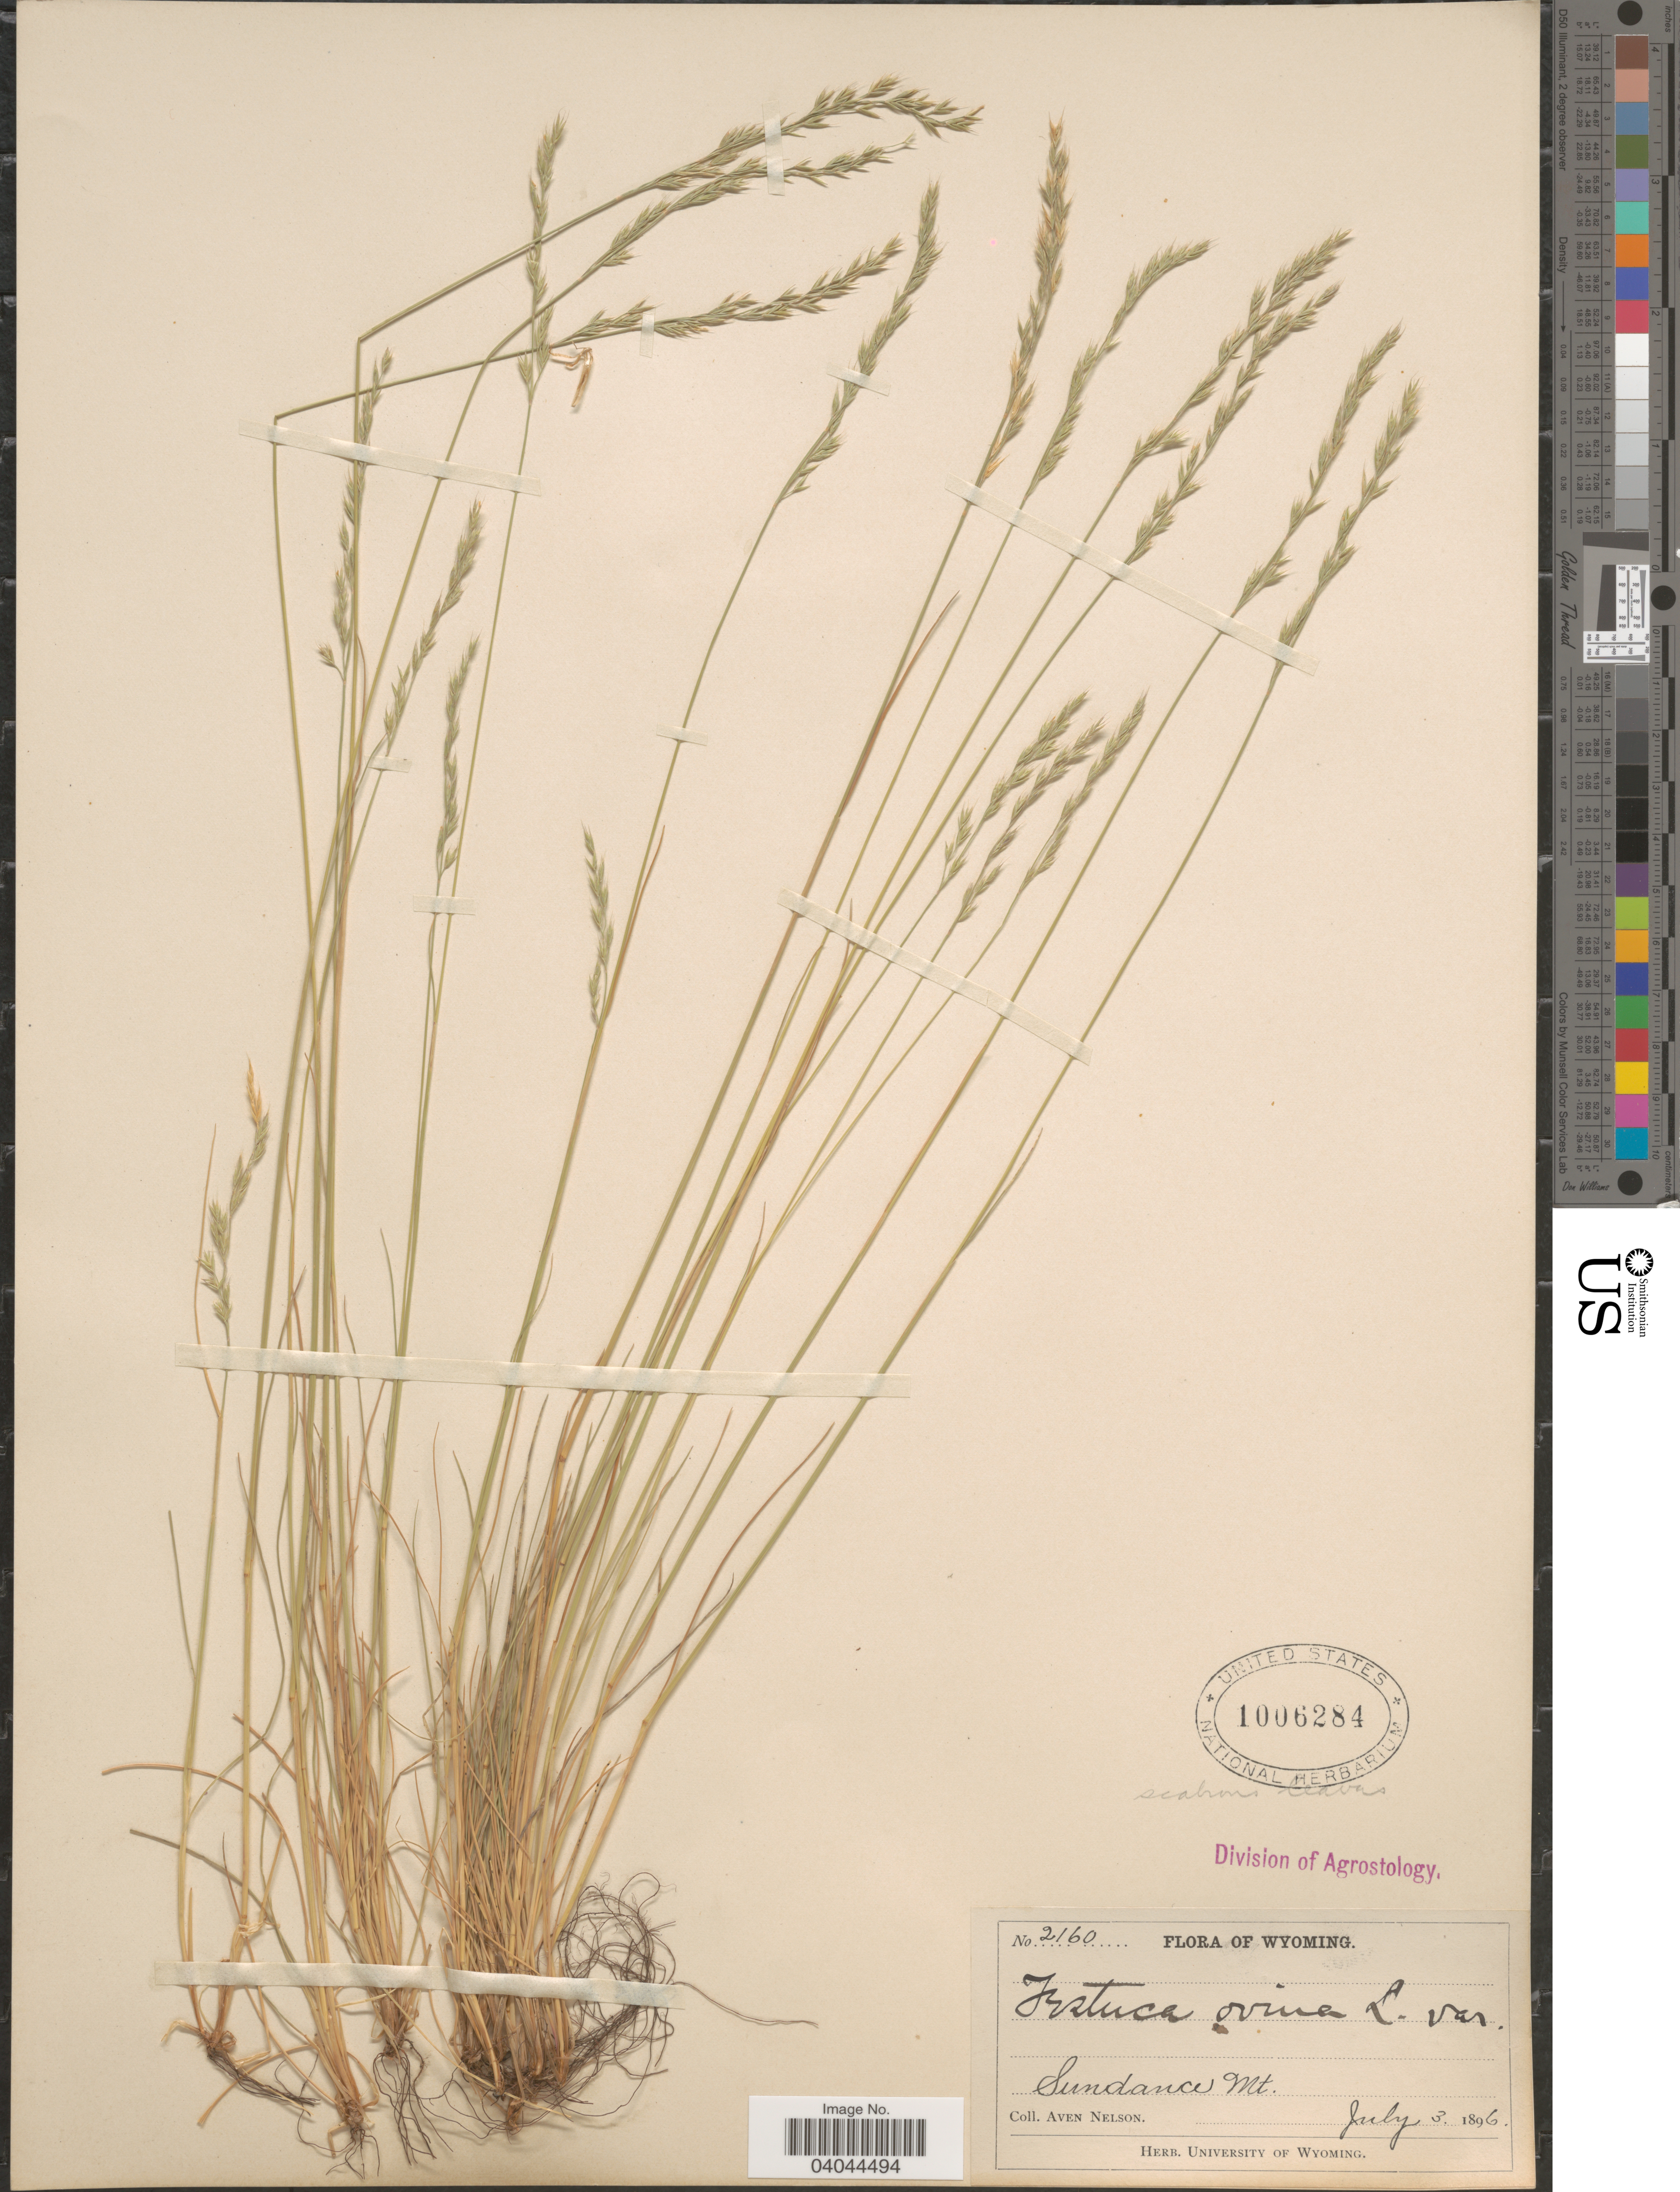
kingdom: Plantae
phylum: Tracheophyta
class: Liliopsida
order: Poales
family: Poaceae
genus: Festuca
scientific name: Festuca ovina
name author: L.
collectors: A. Nelson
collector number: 2160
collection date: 1896-07-03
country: United States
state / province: Wyoming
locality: Sundance Mt.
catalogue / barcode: US 1006284